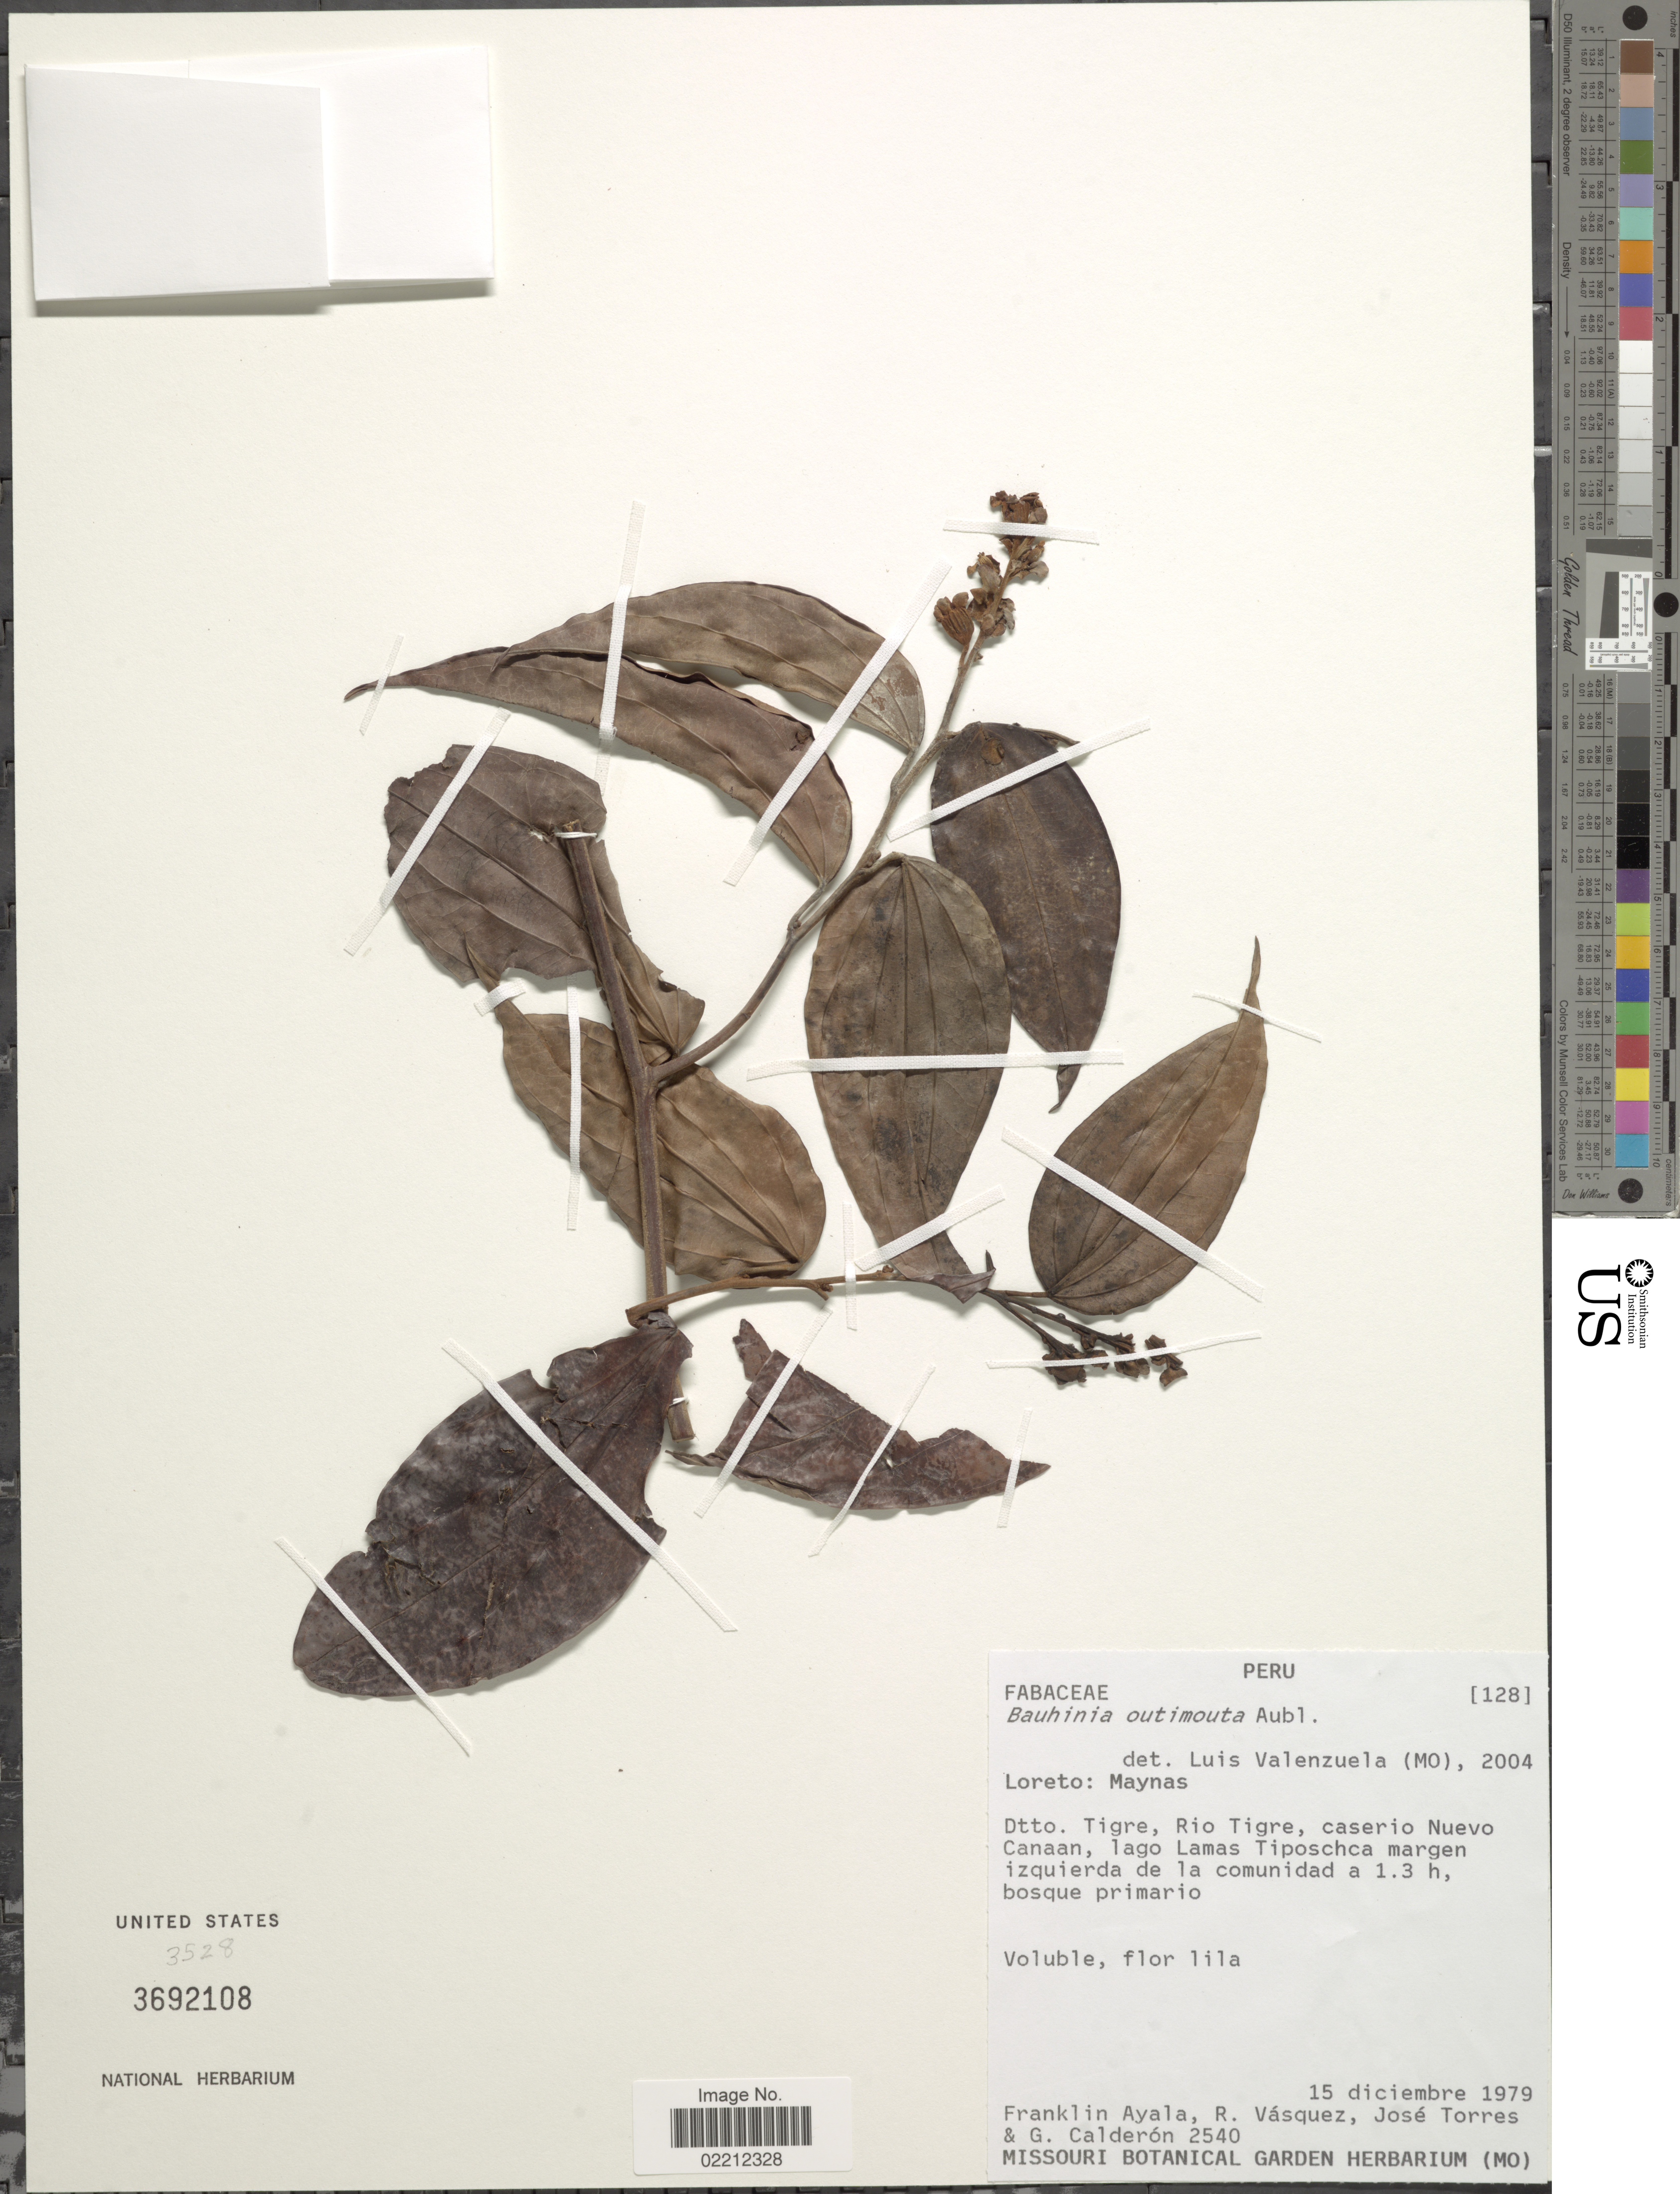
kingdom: Plantae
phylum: Tracheophyta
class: Magnoliopsida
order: Fabales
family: Fabaceae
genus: Bauhinia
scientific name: Bauhinia outimouta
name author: Aubl.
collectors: F. Ayala F., R. Vásquez, J. Torres & G. Calderón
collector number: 2540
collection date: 1979-12-15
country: Peru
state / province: Loreto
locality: Maynas. Dtto. Tigre, Rio Tigre, caserio Nuevo Canaan, lago Lamas Tiposchca margen izquierda de la comunidad a 1.3 h, bosque primero.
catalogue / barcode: US 3692108